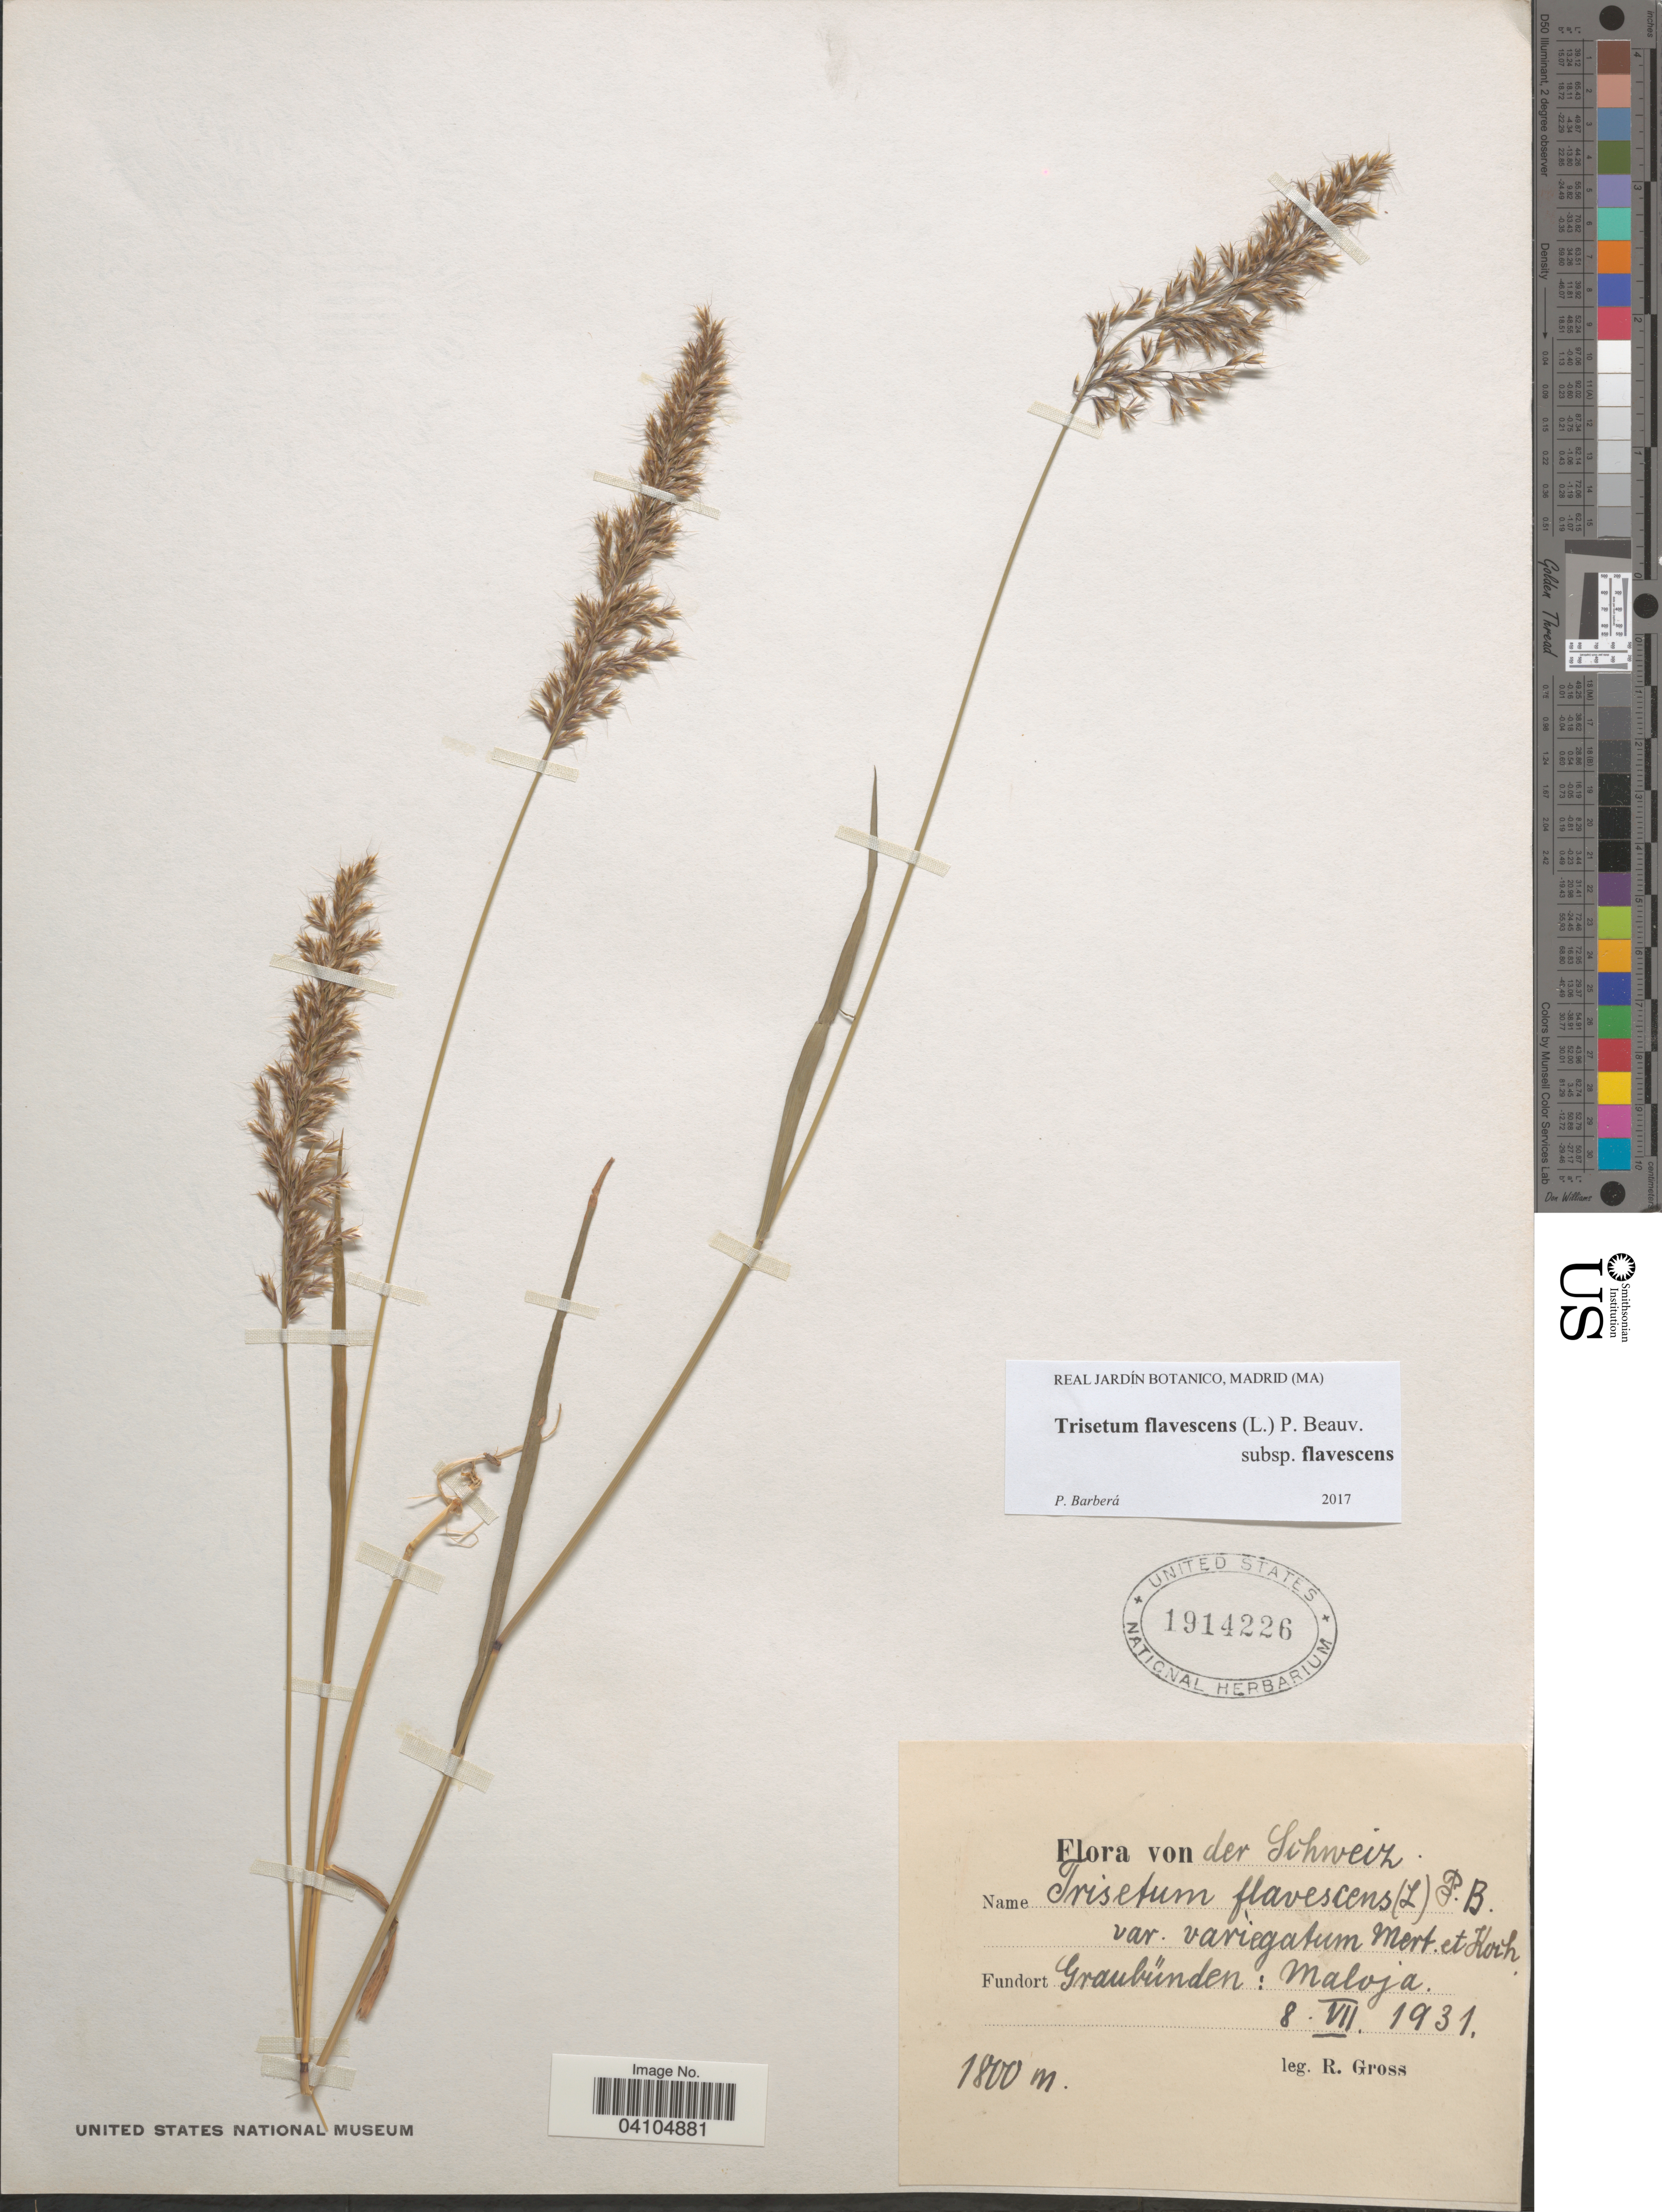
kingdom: Plantae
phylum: Tracheophyta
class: Liliopsida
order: Poales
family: Poaceae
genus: Trisetum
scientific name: Trisetum flavescens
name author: (L.) P. Beauv.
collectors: R. Gross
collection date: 1931-07-08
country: Switzerland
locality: Schweiz. Graubünden: Maloja.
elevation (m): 1800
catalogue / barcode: US 1914226